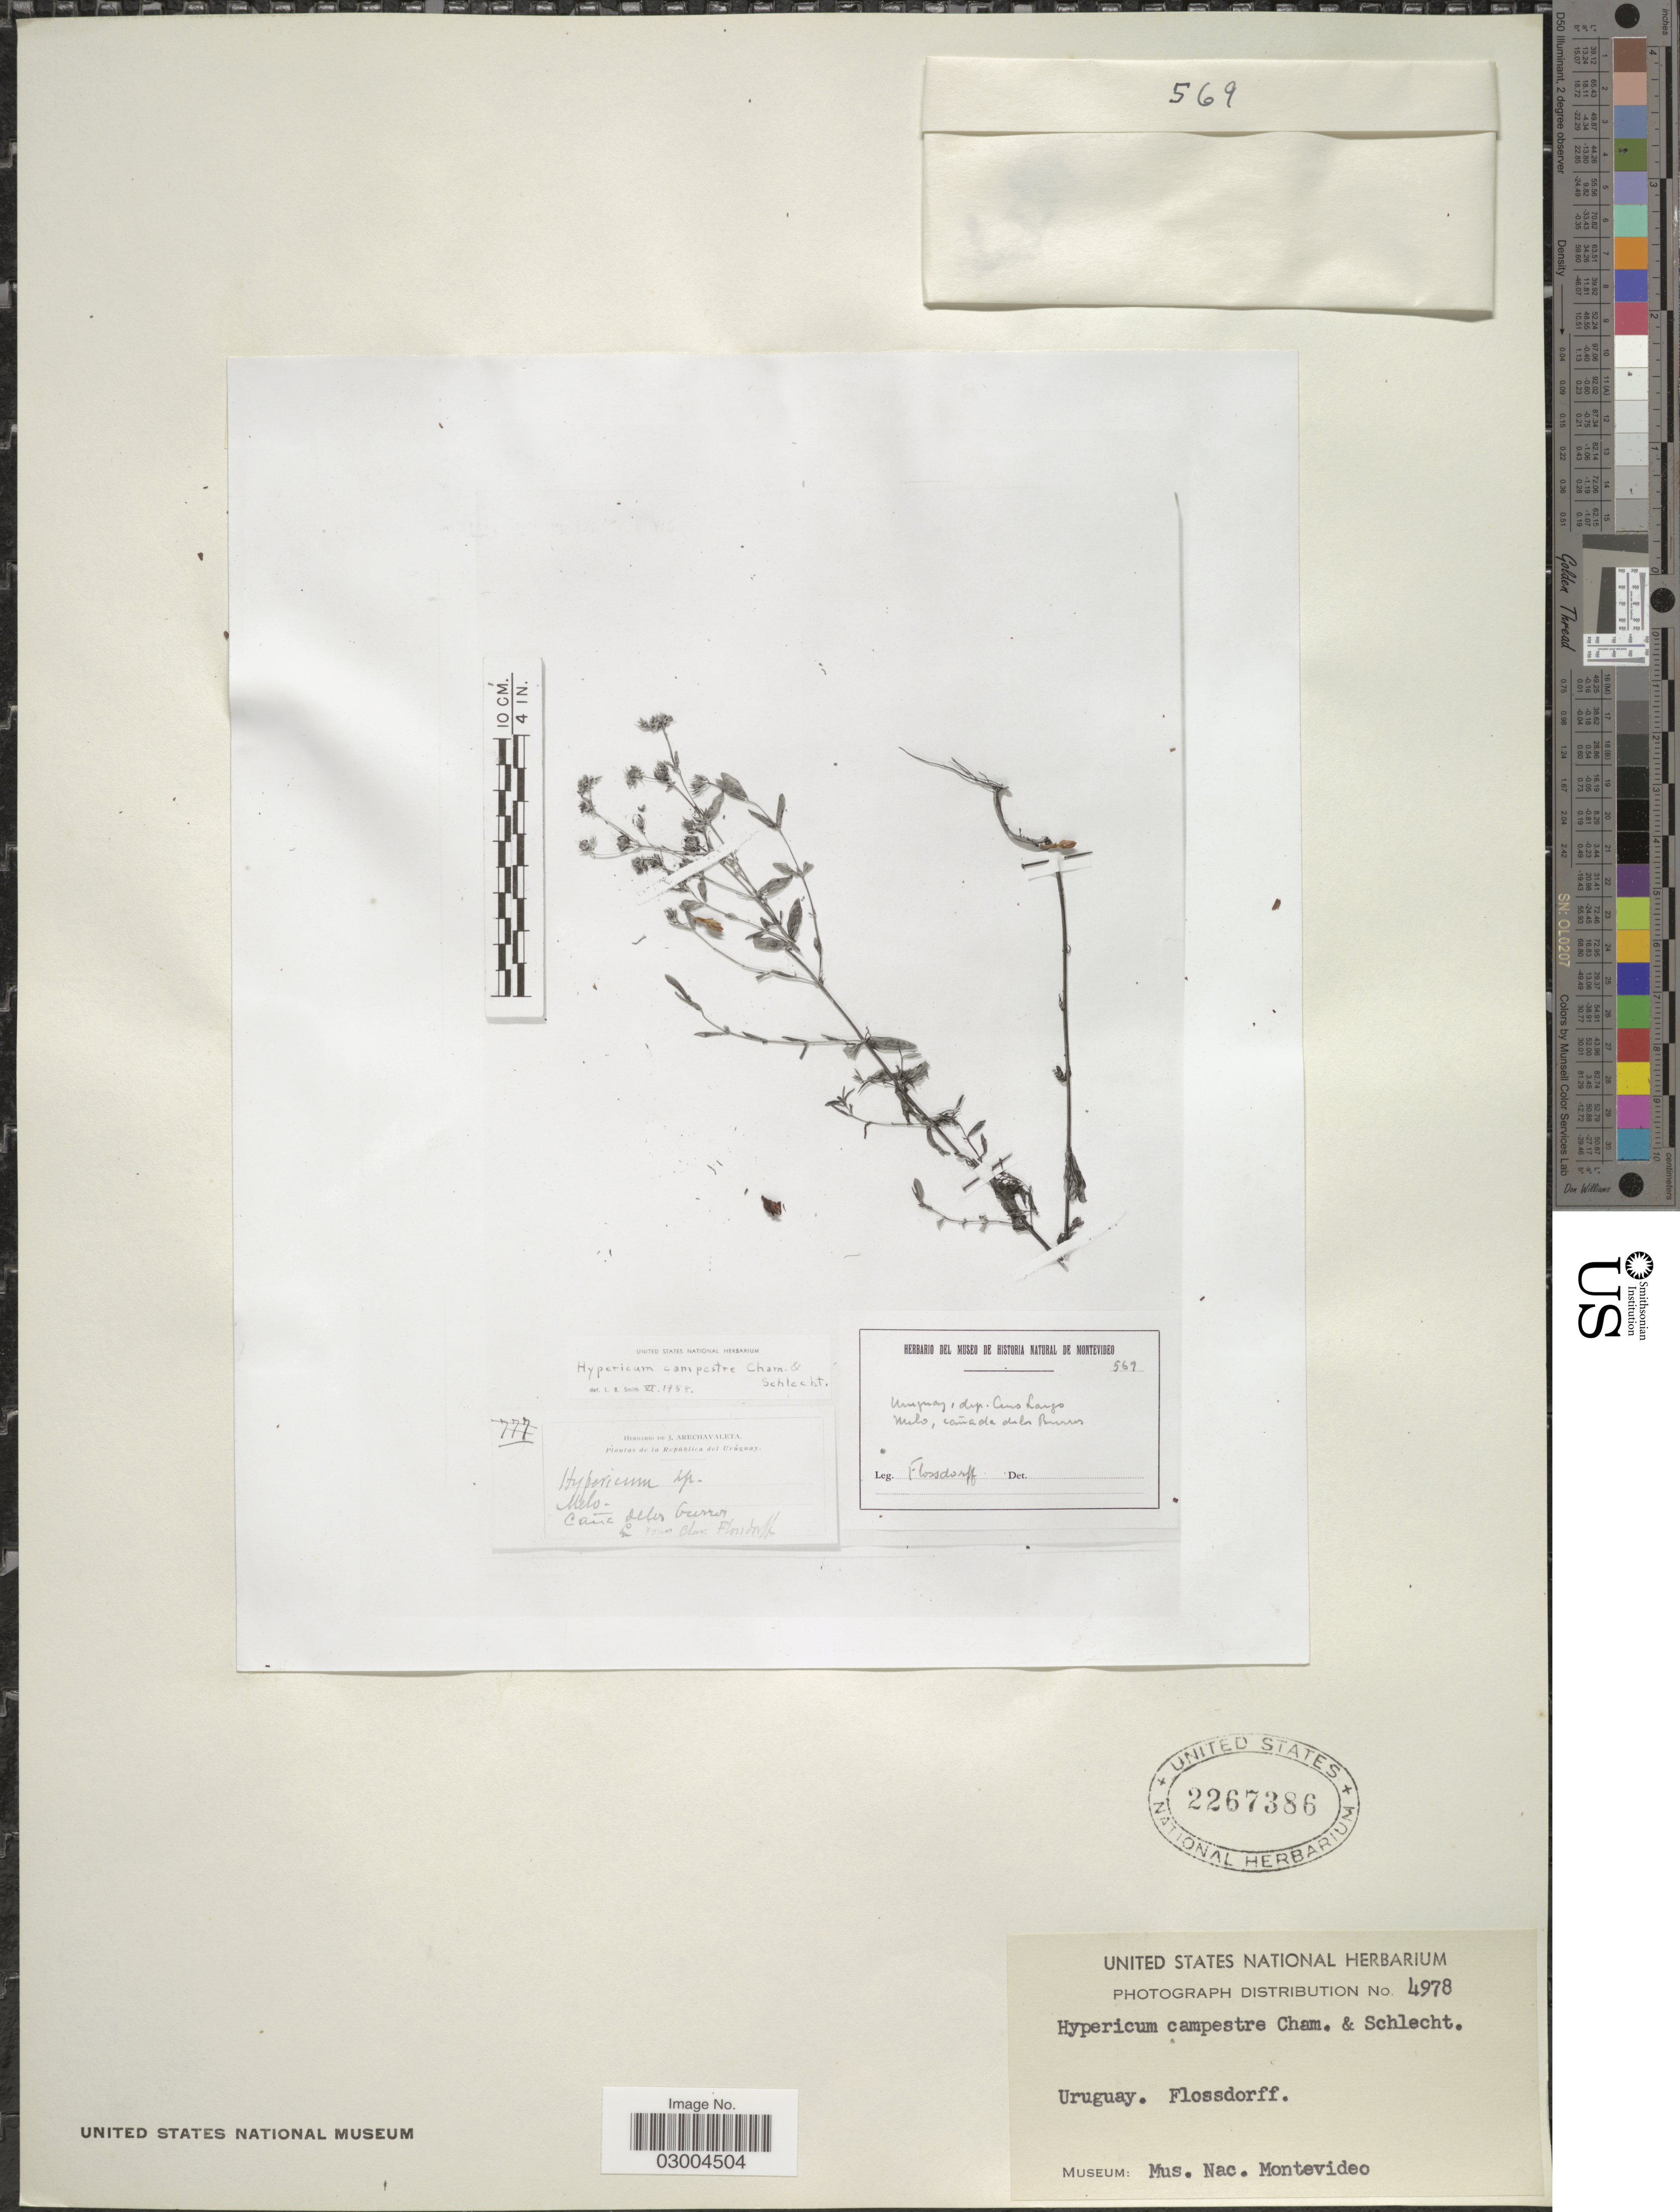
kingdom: Plantae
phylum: Tracheophyta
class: Magnoliopsida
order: Malpighiales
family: Hypericaceae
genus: Hypericum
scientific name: Hypericum campestre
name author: Cham. & Schltdl.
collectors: Flossdorff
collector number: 567*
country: Uruguay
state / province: Cerro Largo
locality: Dep. Cerro Largo. Melo, cañada de los Burros.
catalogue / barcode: US 2267386